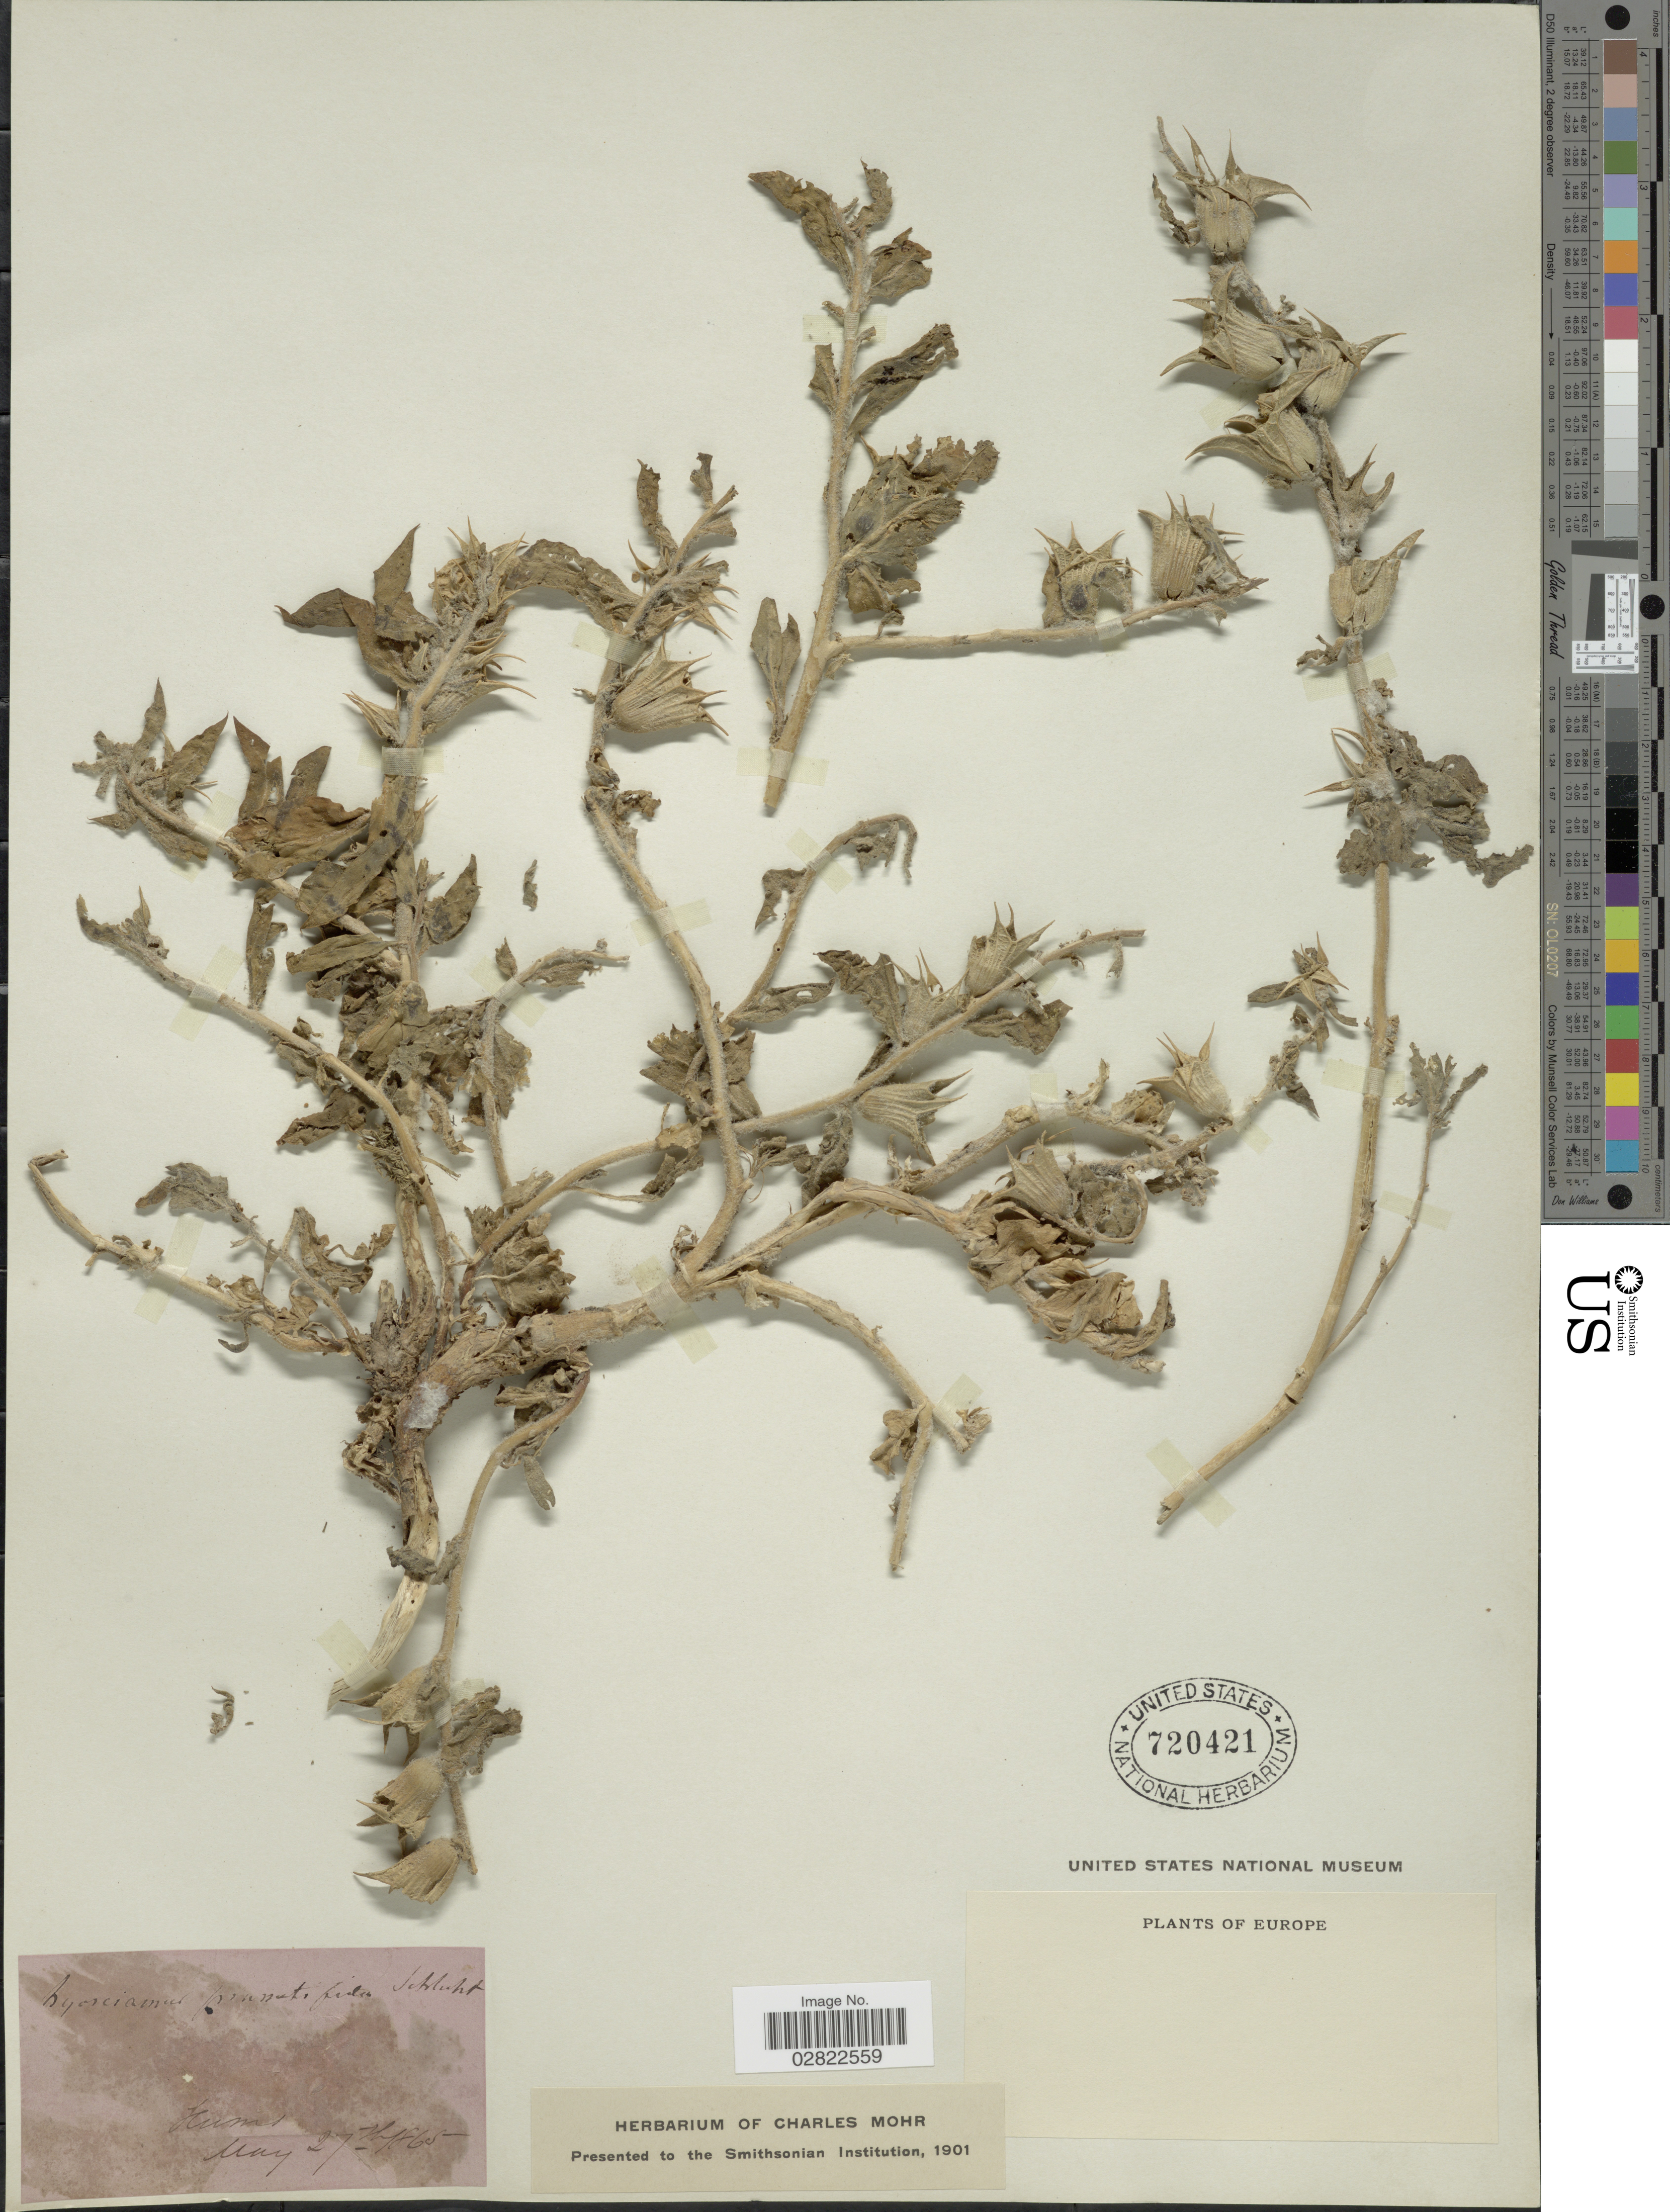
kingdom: Plantae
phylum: Tracheophyta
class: Magnoliopsida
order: Solanales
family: Solanaceae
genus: Hyoscyamus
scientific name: Hyoscyamus pinnatifidus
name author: Schltdl.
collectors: ex herb. Charles Mohr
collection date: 1865-05-27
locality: Hums [interpreted].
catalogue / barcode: US 720421